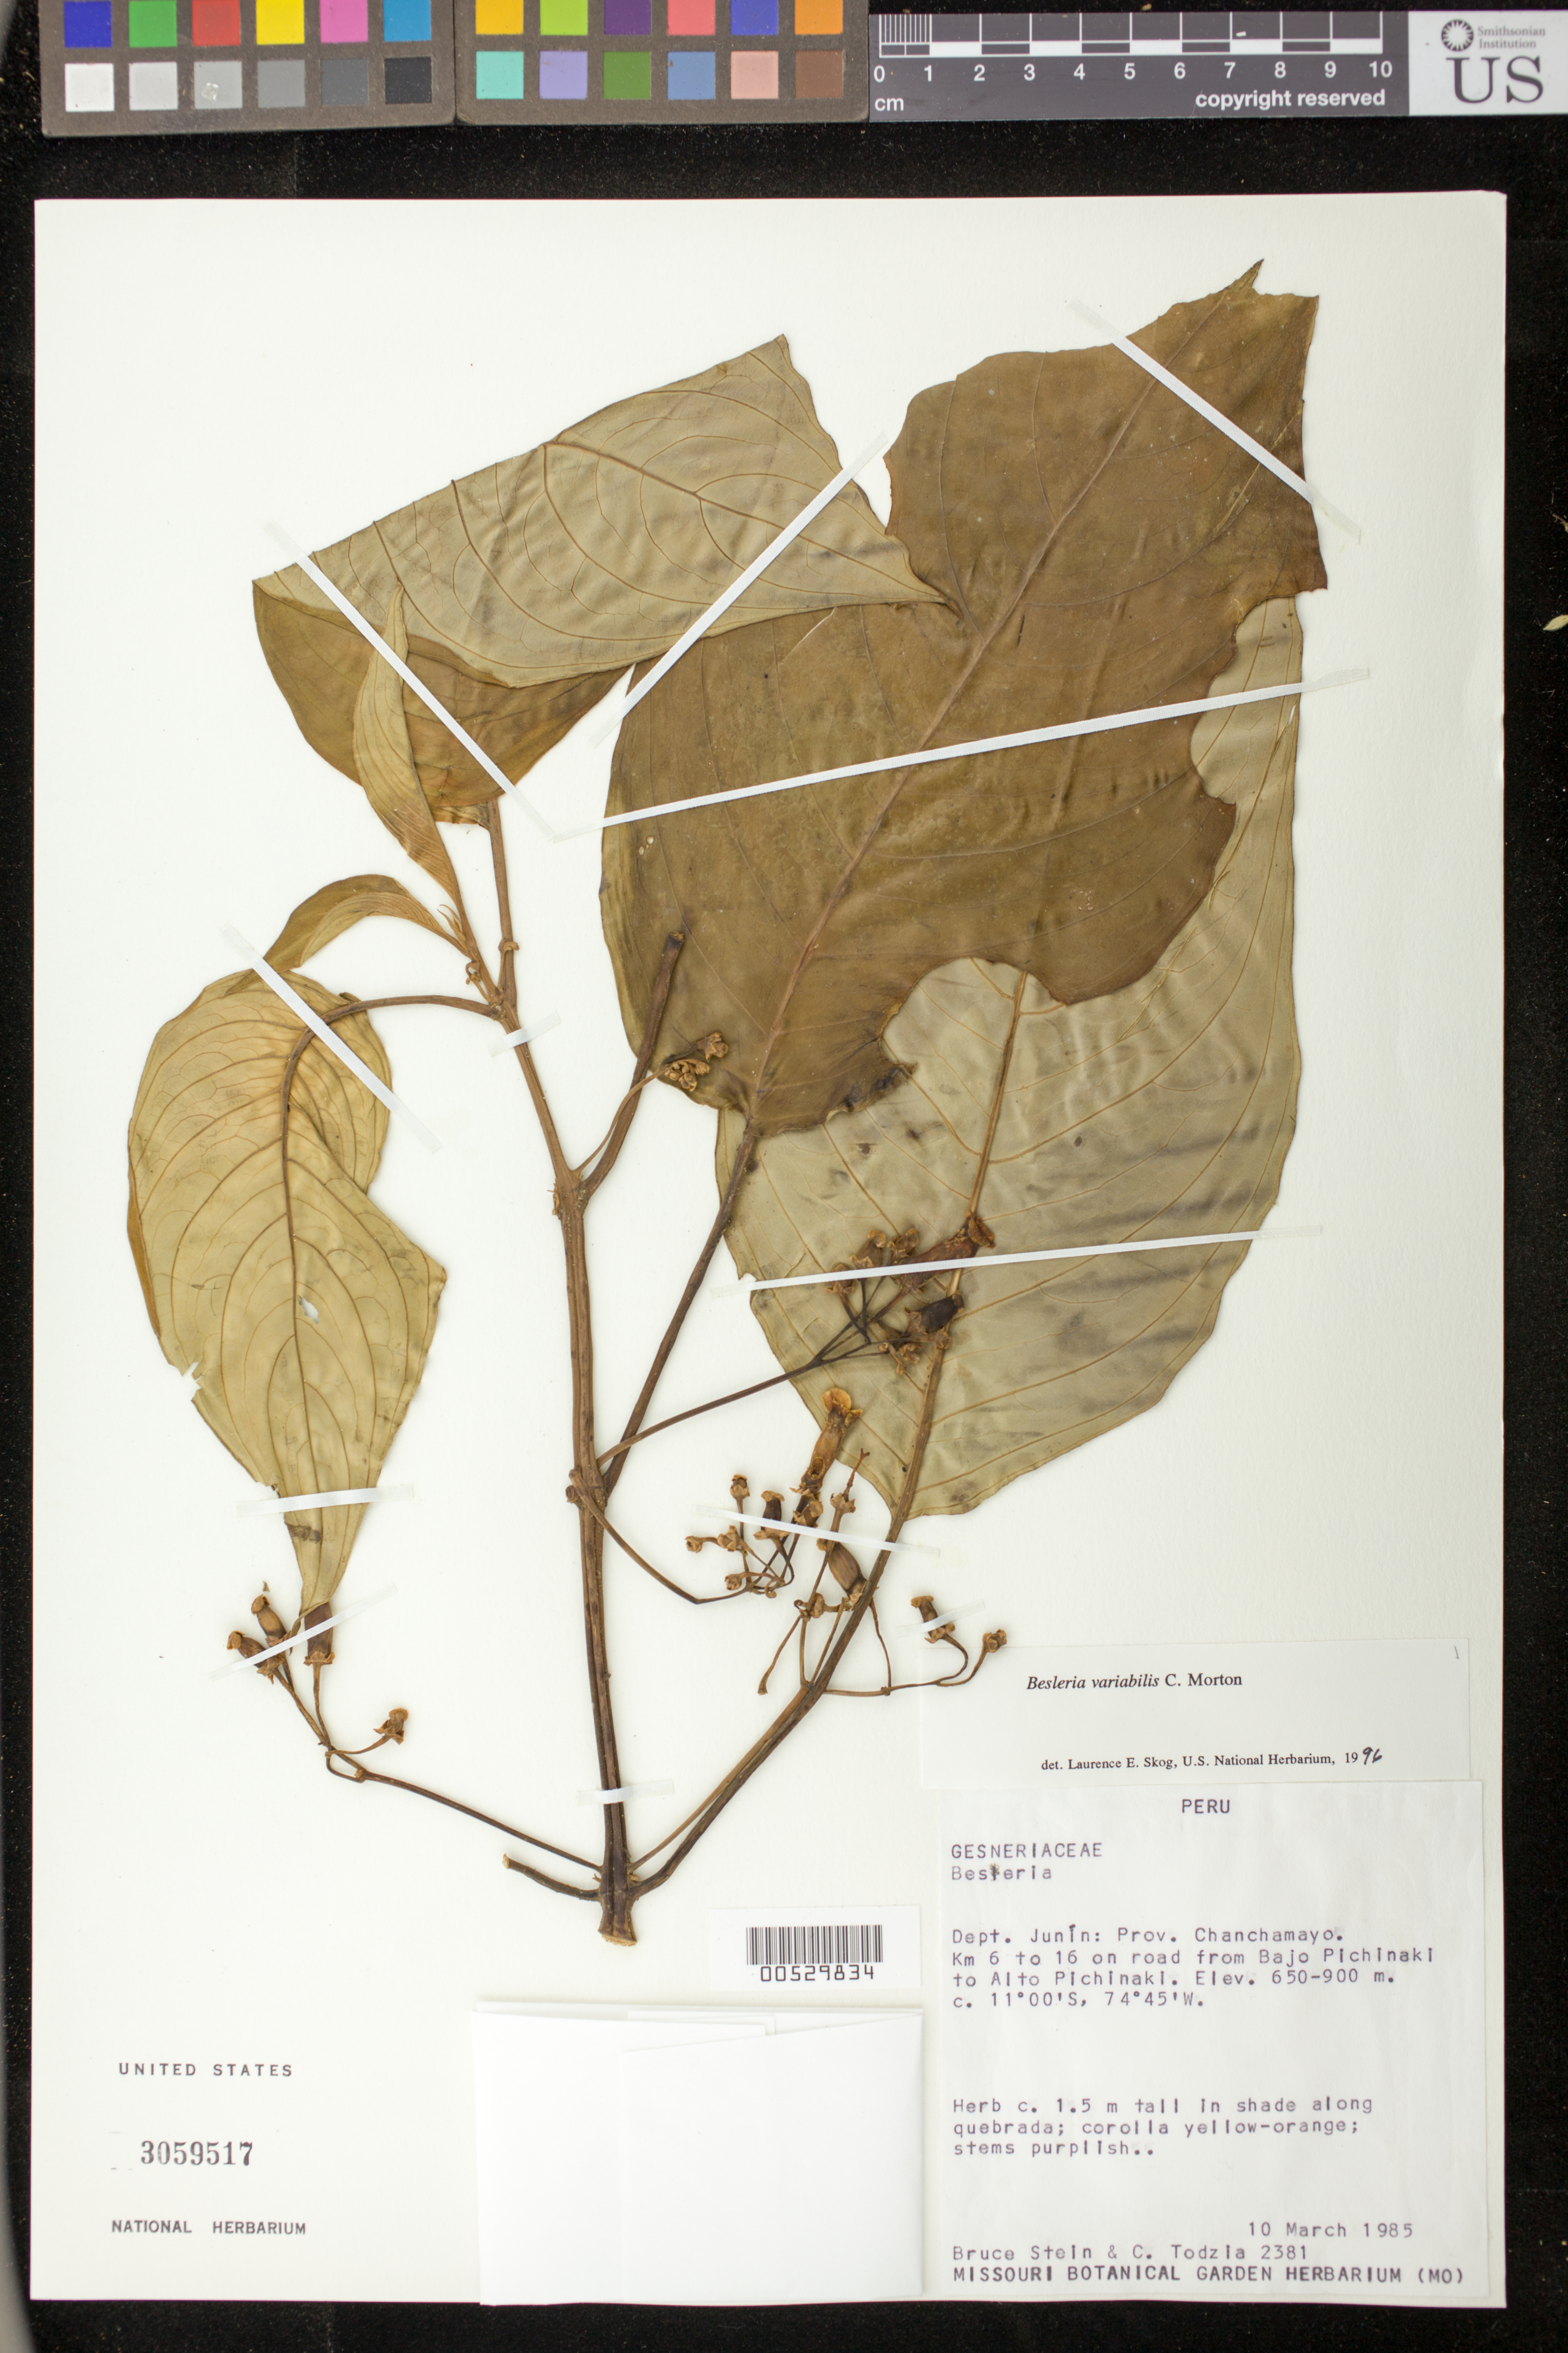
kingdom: Plantae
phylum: Tracheophyta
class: Magnoliopsida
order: Lamiales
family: Gesneriaceae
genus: Besleria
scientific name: Besleria variabilis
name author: C.V. Morton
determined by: Skog, Laurence E.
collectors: B. A. Stein & C. A. Todzia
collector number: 2381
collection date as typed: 10 Mar 1985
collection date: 1985-03-10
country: Peru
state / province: Junín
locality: Prov. Chanchamayo; km 6-16 on road from Bajo Pichinaki to Alto Pichinaki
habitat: In shade along quebrada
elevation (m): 650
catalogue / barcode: US 3059517